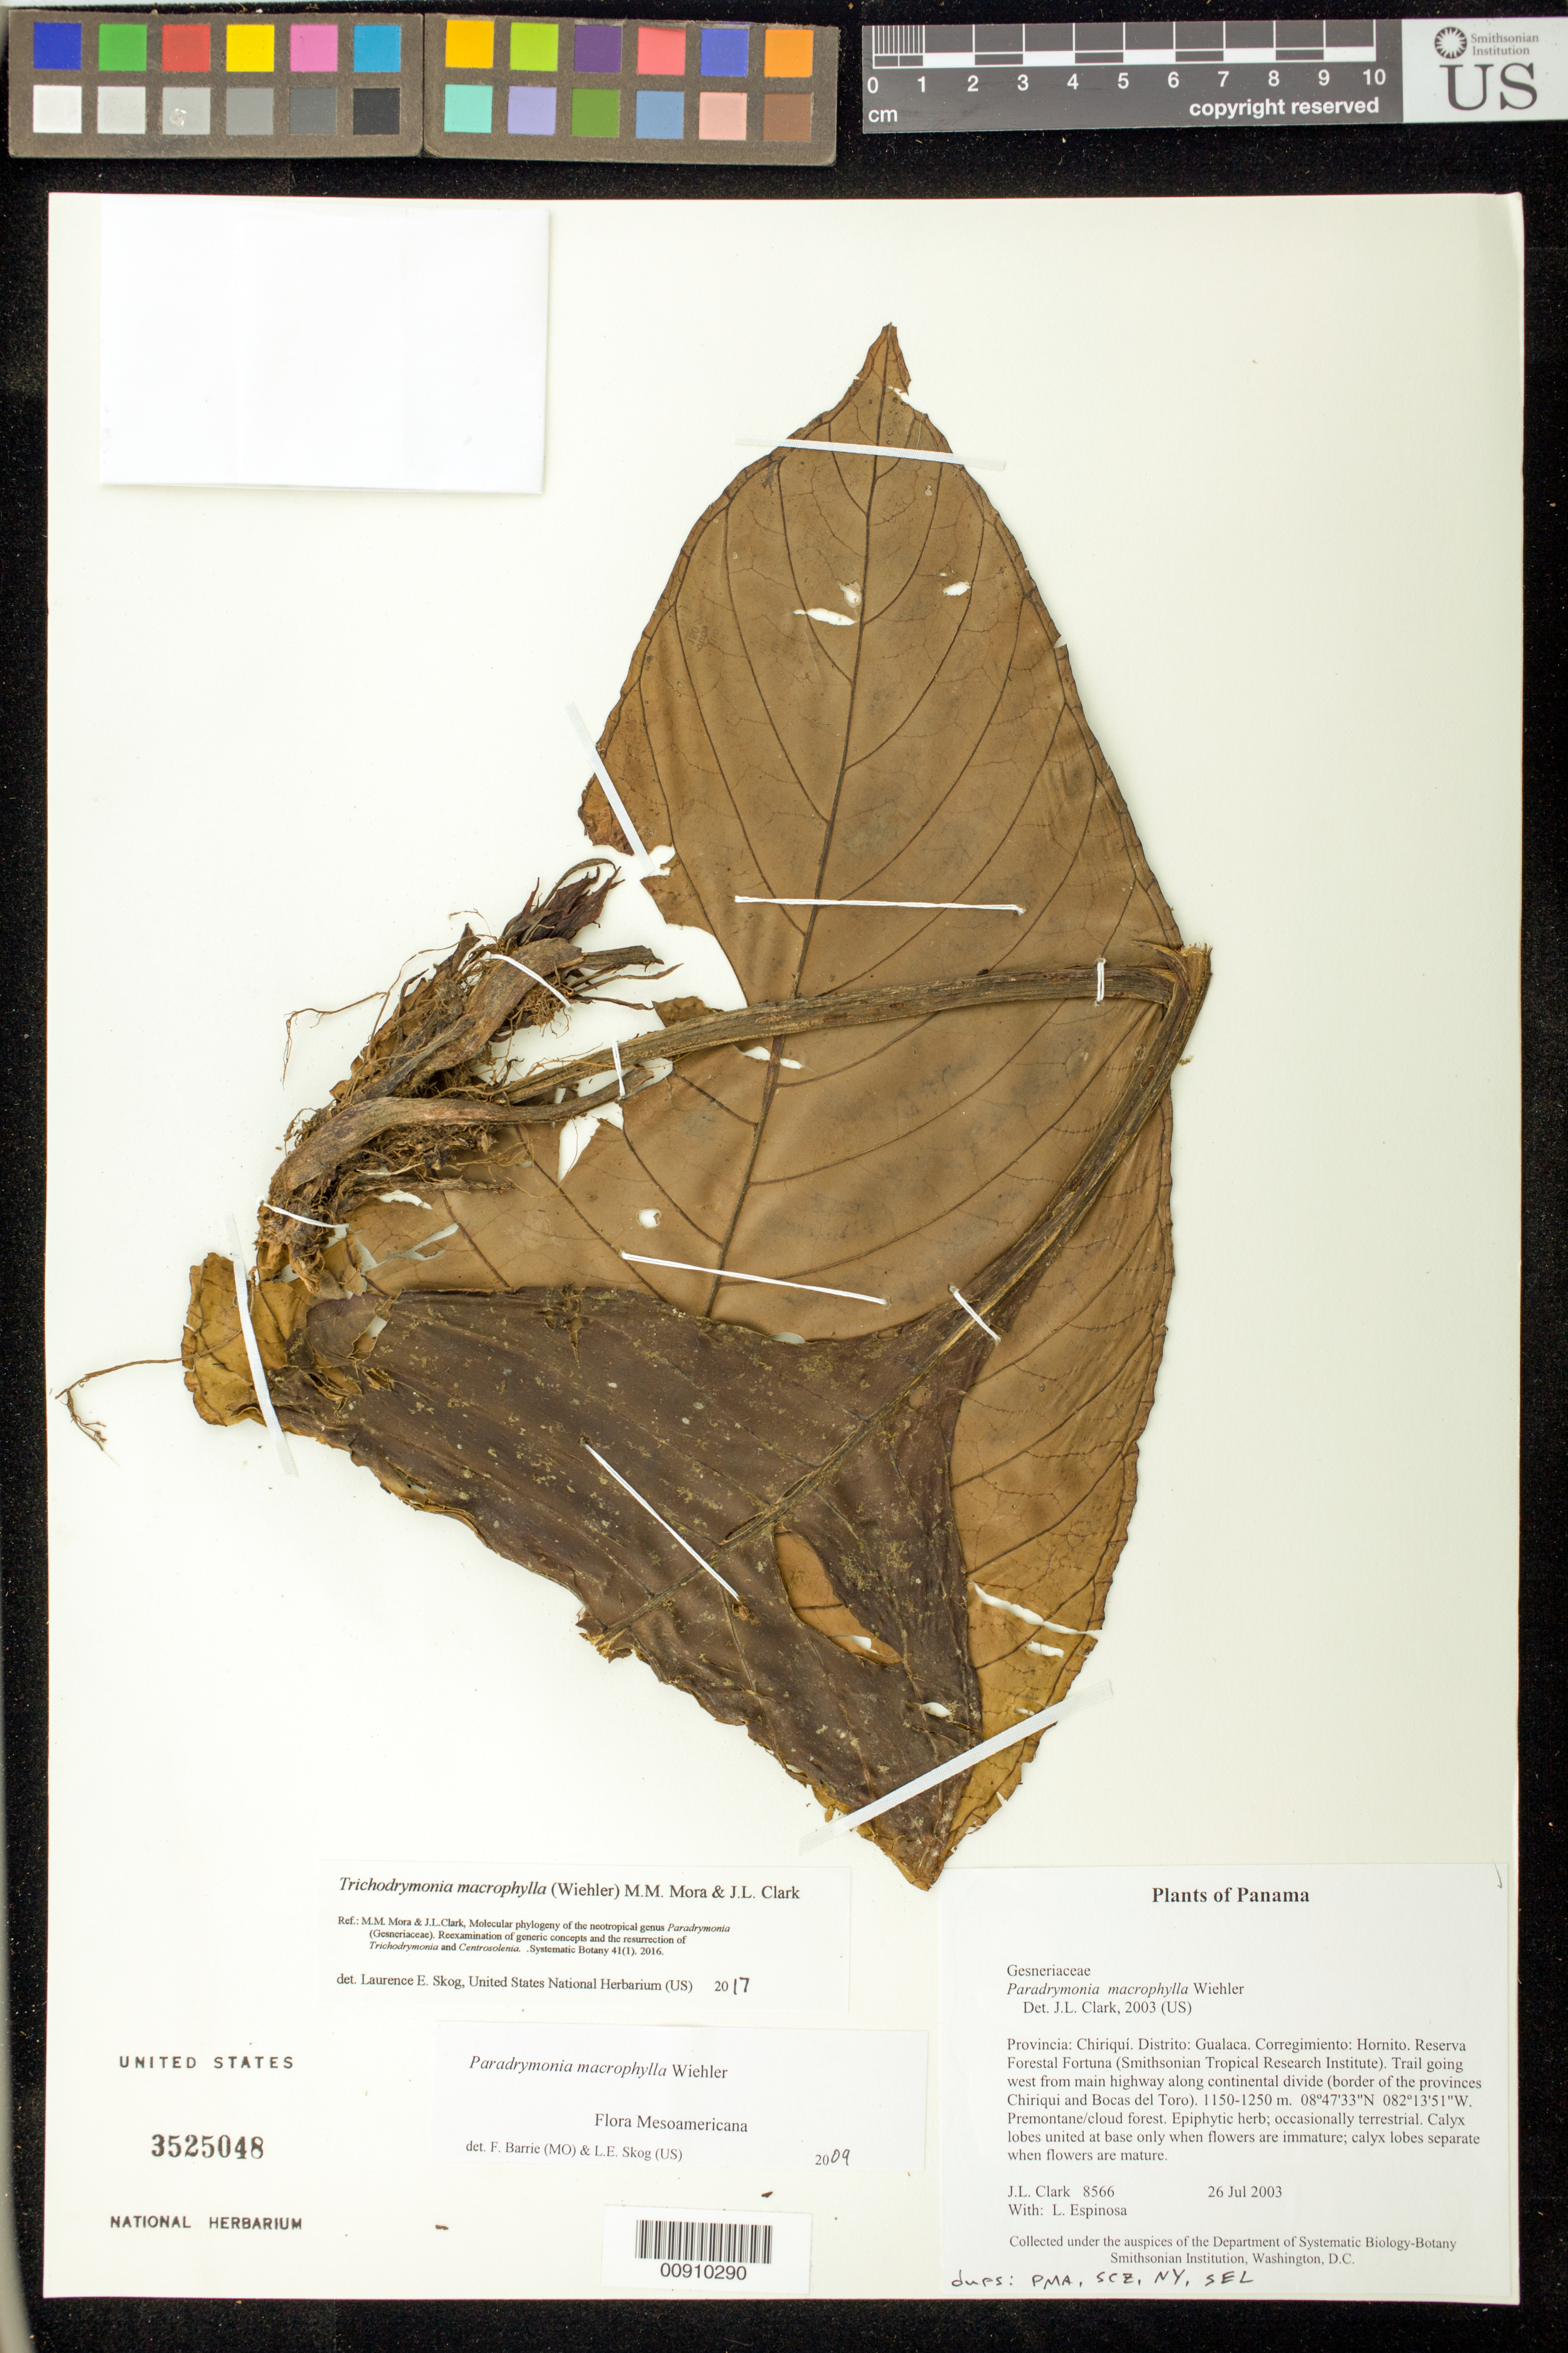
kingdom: Plantae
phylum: Tracheophyta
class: Magnoliopsida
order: Lamiales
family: Gesneriaceae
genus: Trichodrymonia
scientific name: Trichodrymonia macrophylla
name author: (Wiehler) M.M. Mora & J.L. Clark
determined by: Skog, Laurence E.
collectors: J. L. Clark & L. Espinosa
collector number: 8566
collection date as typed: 26 Jul 2003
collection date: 2003-07-26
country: Panama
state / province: Chiriquí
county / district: Gualaca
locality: Gualaca. Corregimiento: Hornito. Reserva Forestal Fortuna (Smithsonian Tropical Research Institute). Trail going west from main highway along continental divide (border of the provinces Chiriqui and Bocas del Toro).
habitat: Premontane/cloud forest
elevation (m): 1150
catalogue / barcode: US 3525048